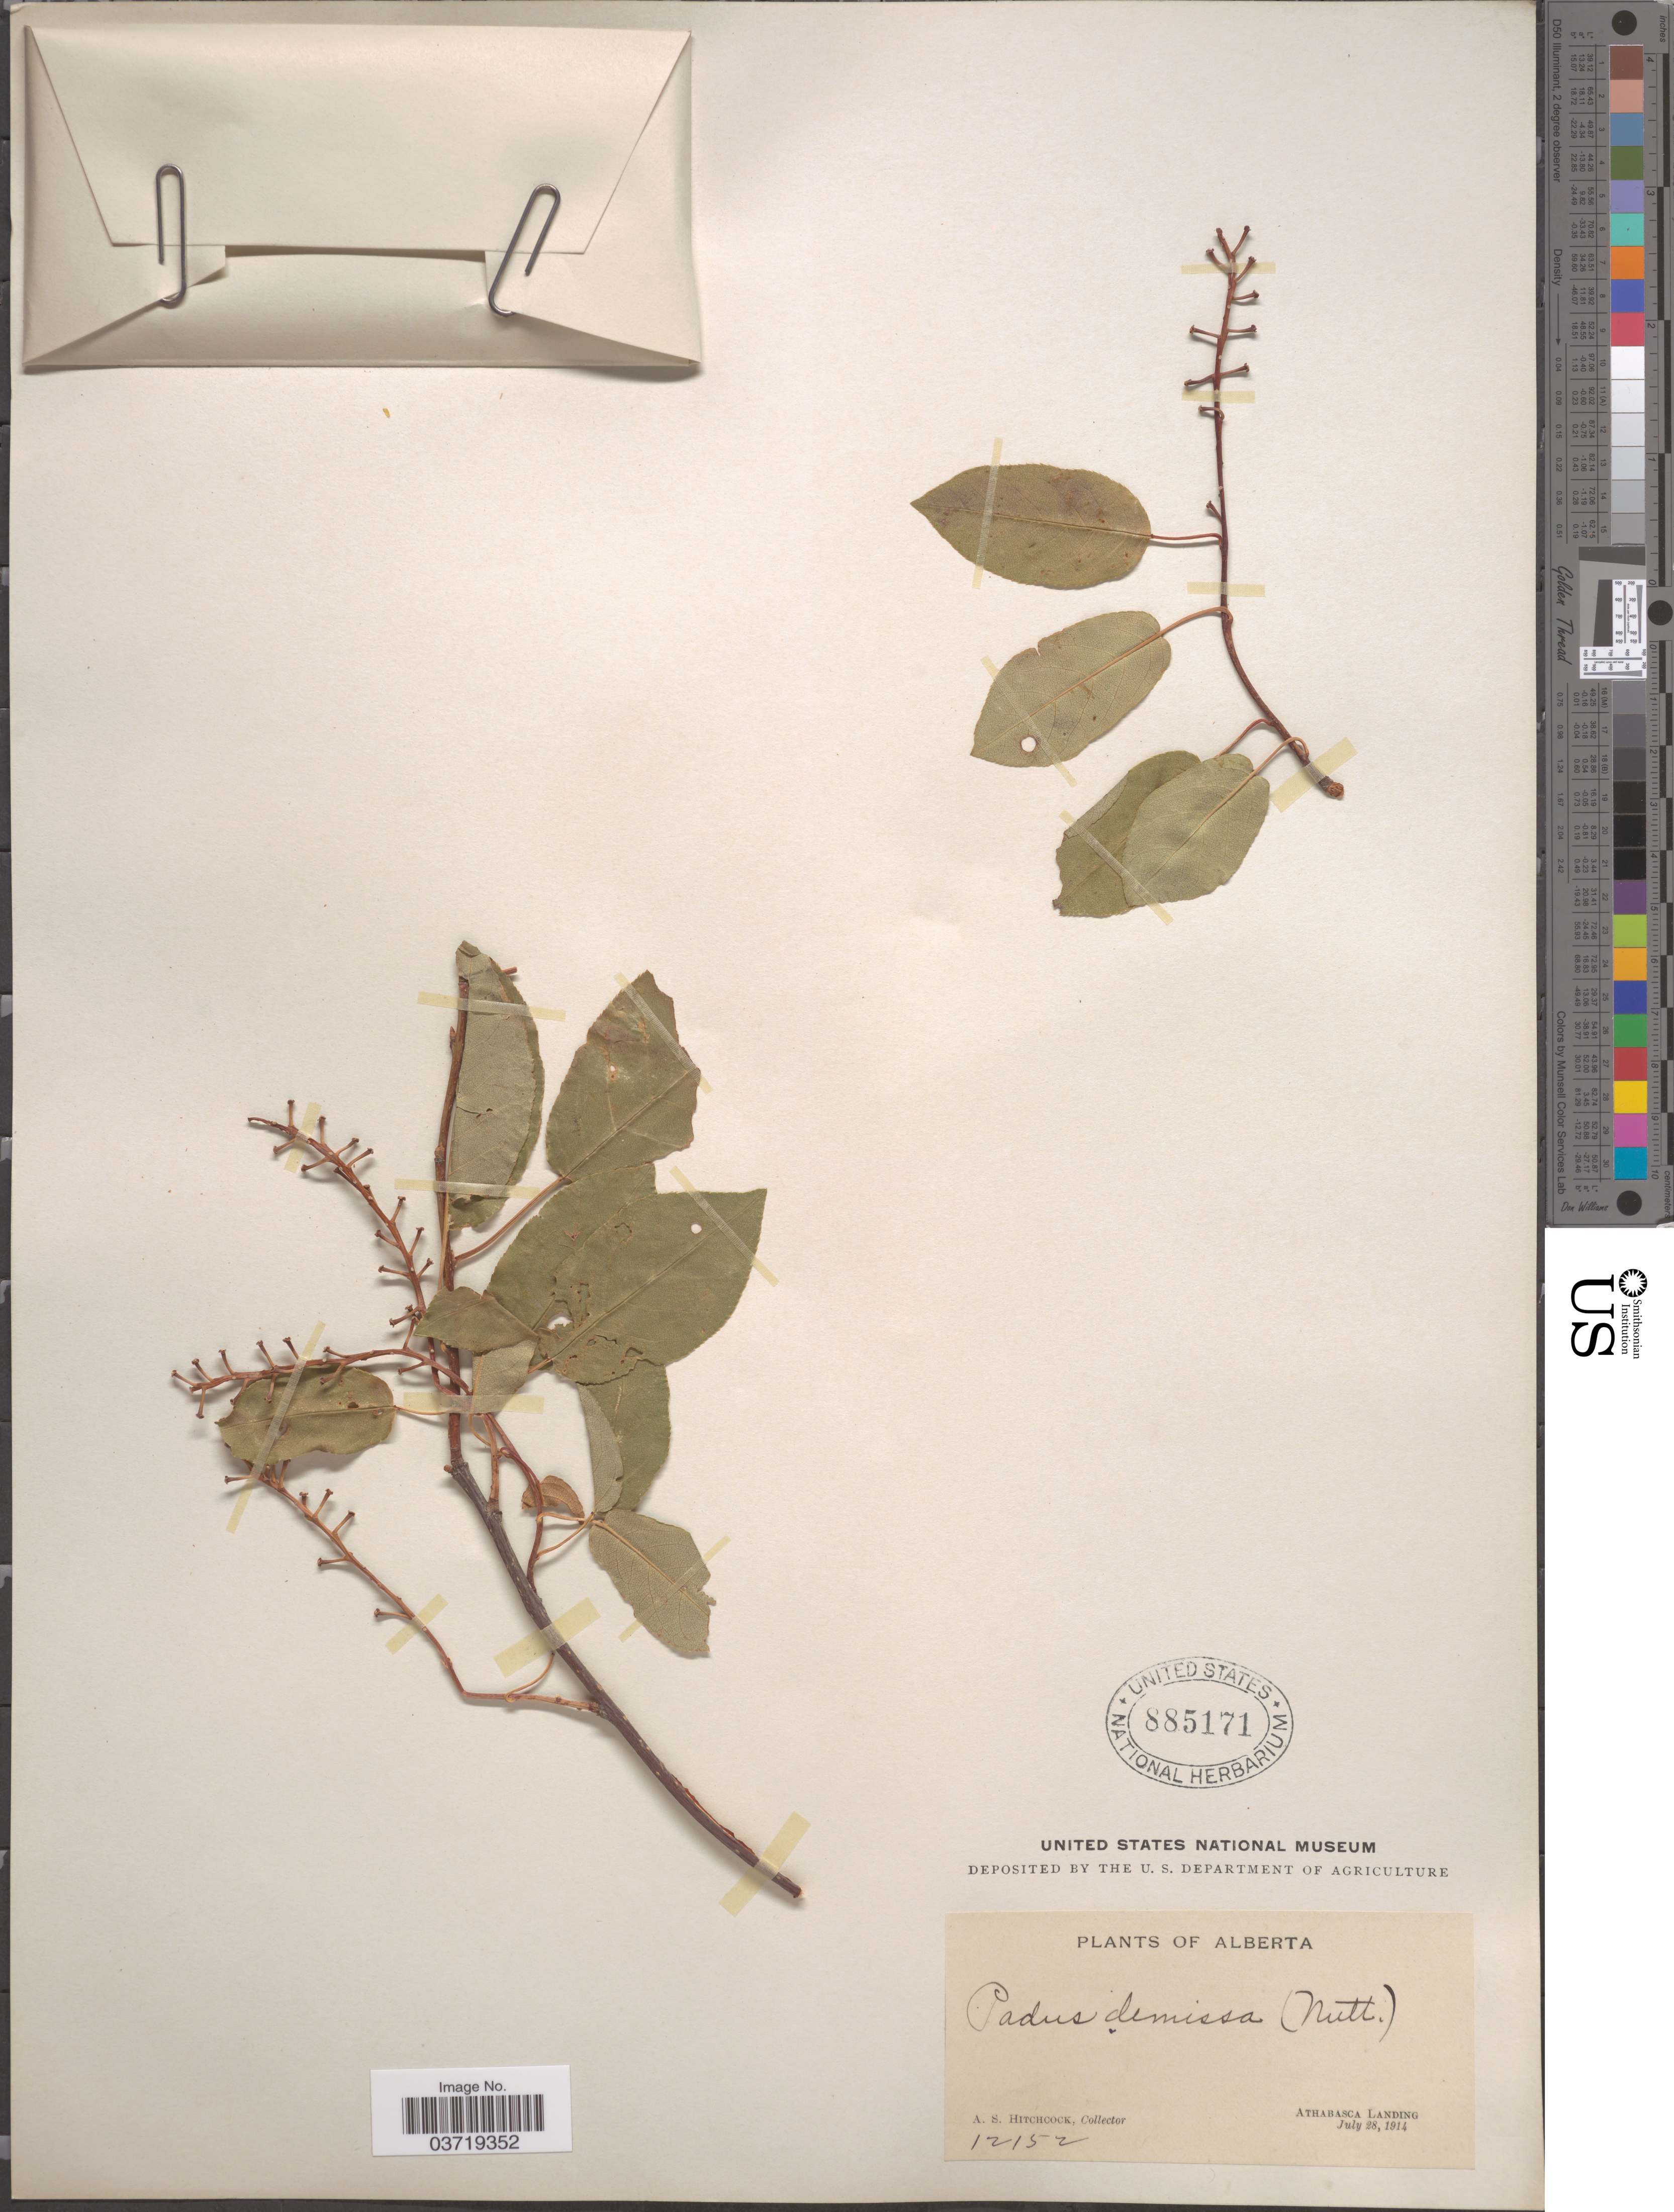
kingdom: Plantae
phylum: Tracheophyta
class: Magnoliopsida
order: Rosales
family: Rosaceae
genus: Prunus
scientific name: Prunus virginiana var. demissa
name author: (Nutt.) Torr.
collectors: A. S. Hitchcock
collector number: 12152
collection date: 1914-07-28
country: Canada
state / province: Alberta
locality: Athabasca Landing.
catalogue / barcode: US 885171